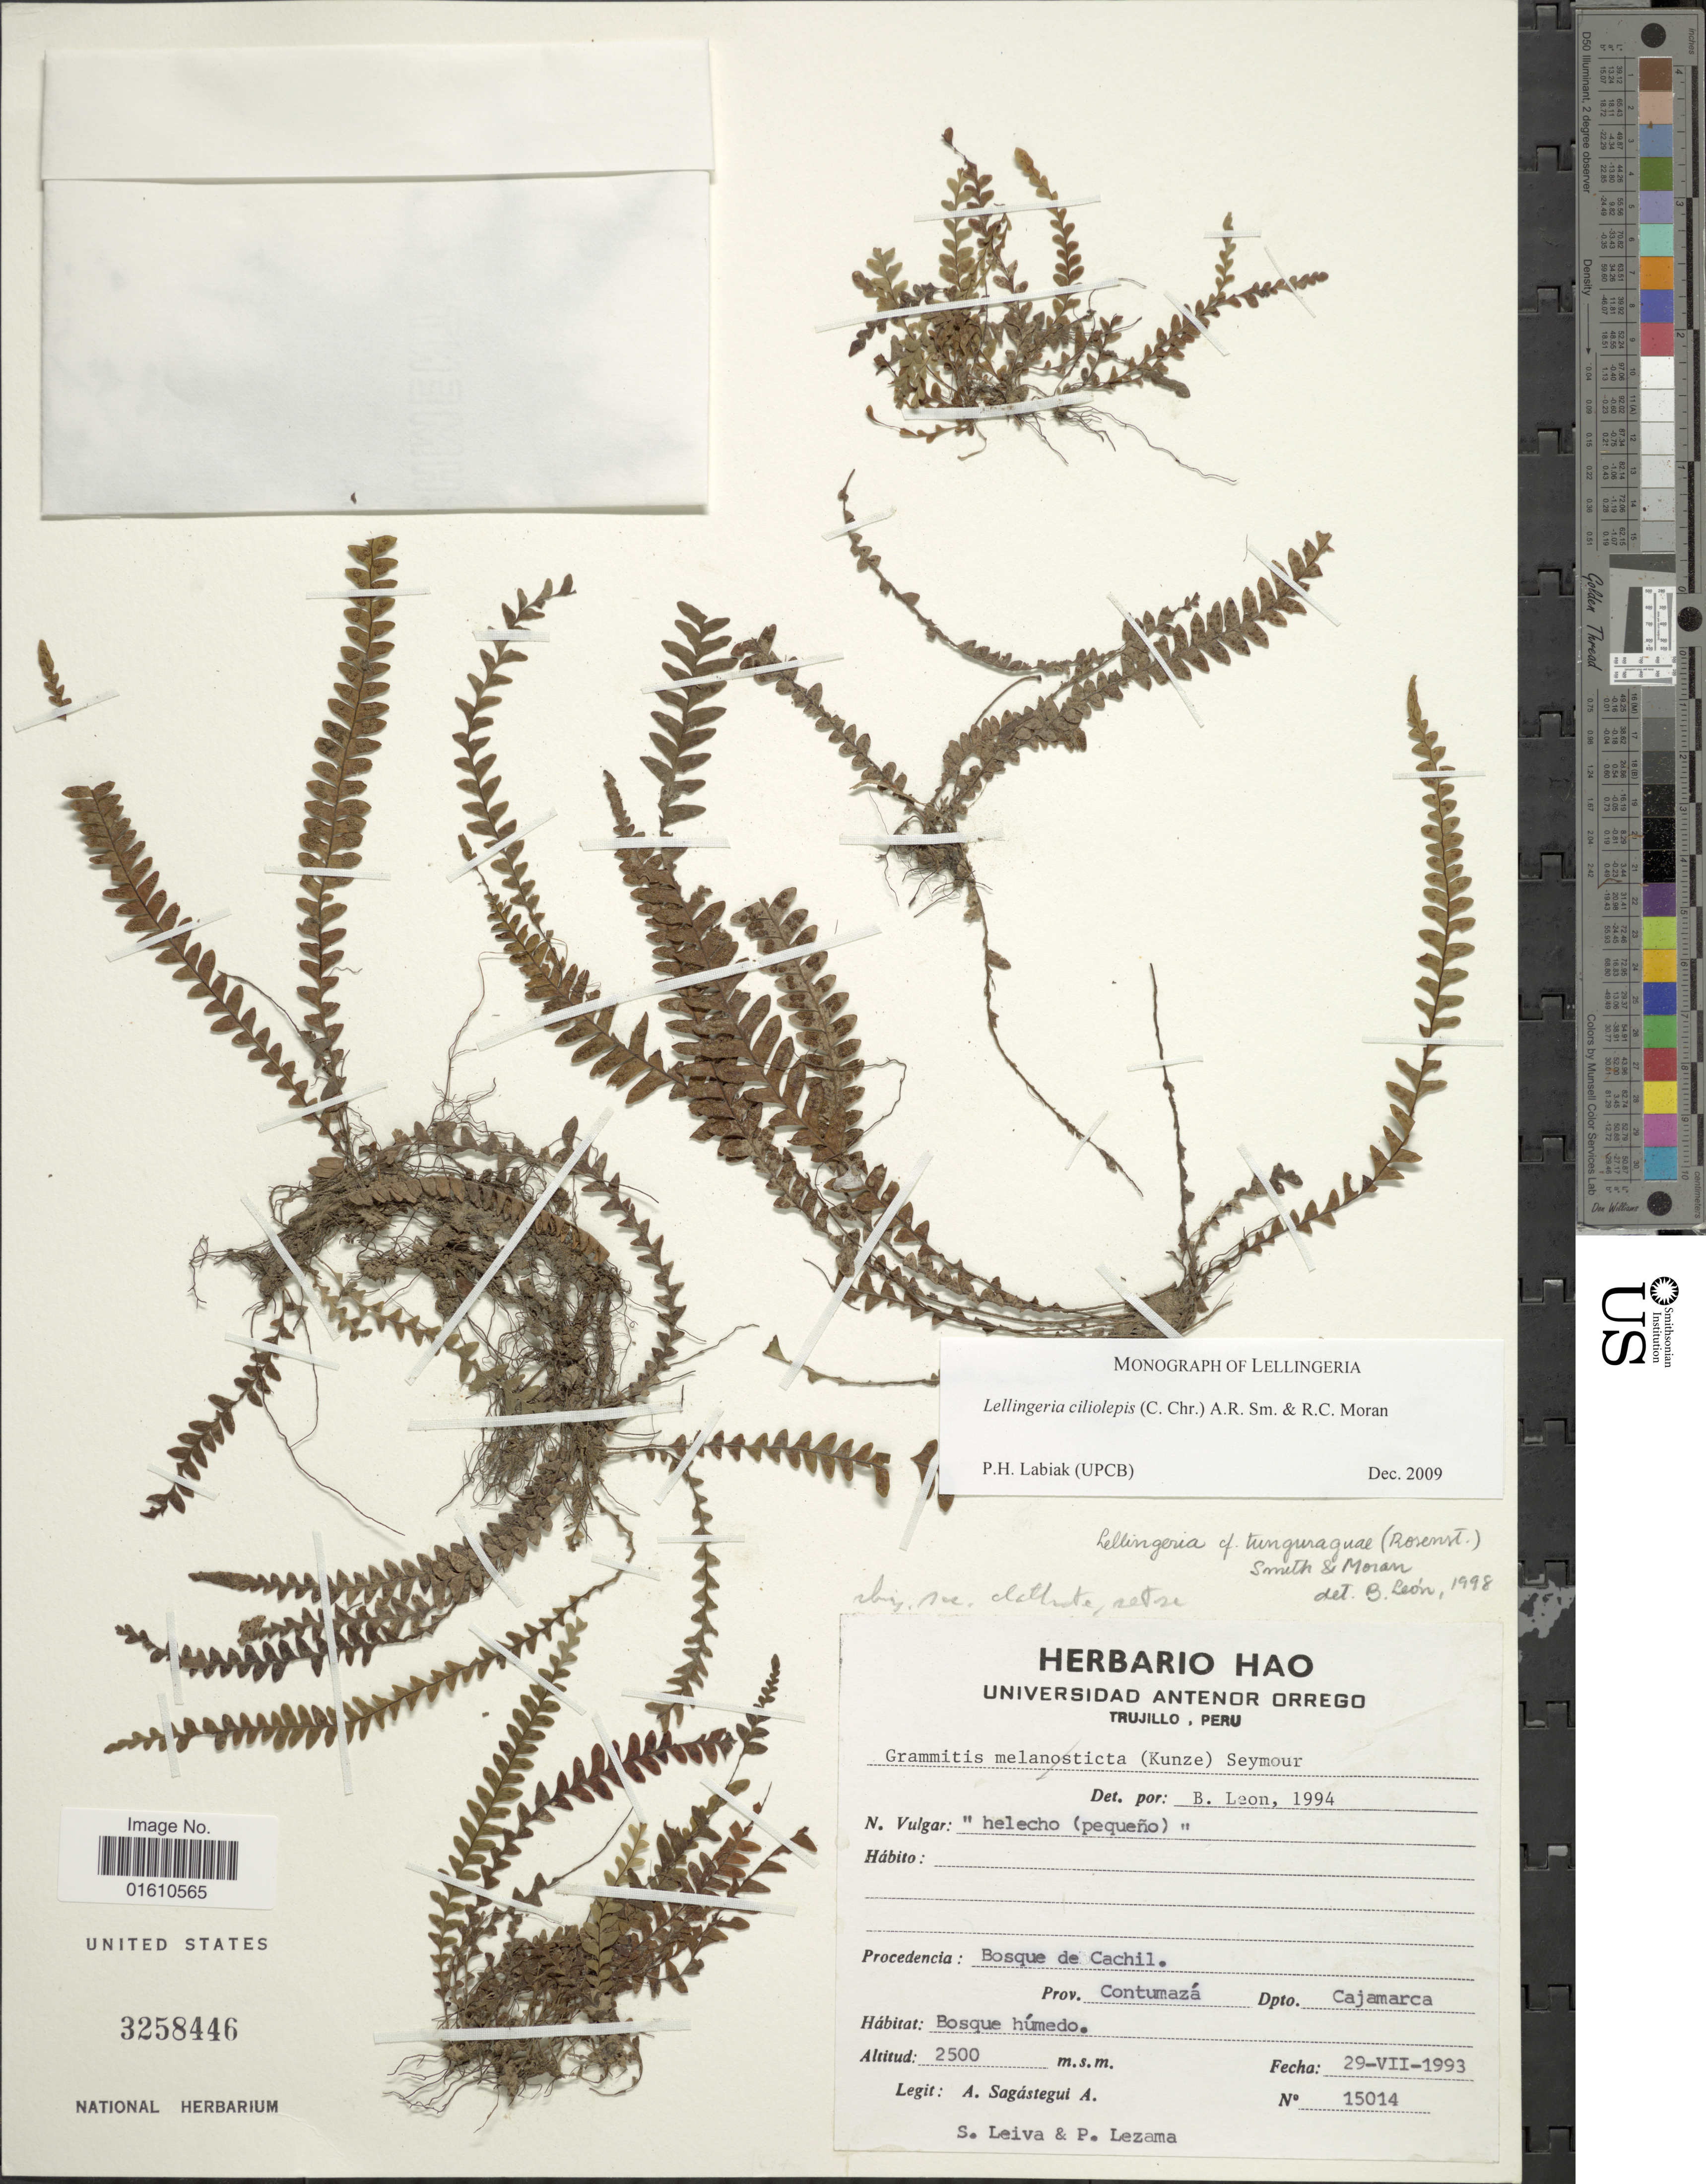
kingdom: Plantae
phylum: Tracheophyta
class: Polypodiopsida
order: Polypodiales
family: Polypodiaceae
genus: Lellingeria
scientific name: Lellingeria ciliolepis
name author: (C. Chr.) A.R. Sm.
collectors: A. Sagástegui A., S. Leiva & P. Lezama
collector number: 15014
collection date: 1993-07-29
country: Peru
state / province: Cajamarca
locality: Bosque de Cachil, Contumaza, Dpto. Cajamarca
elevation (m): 2500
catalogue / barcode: US 3258446